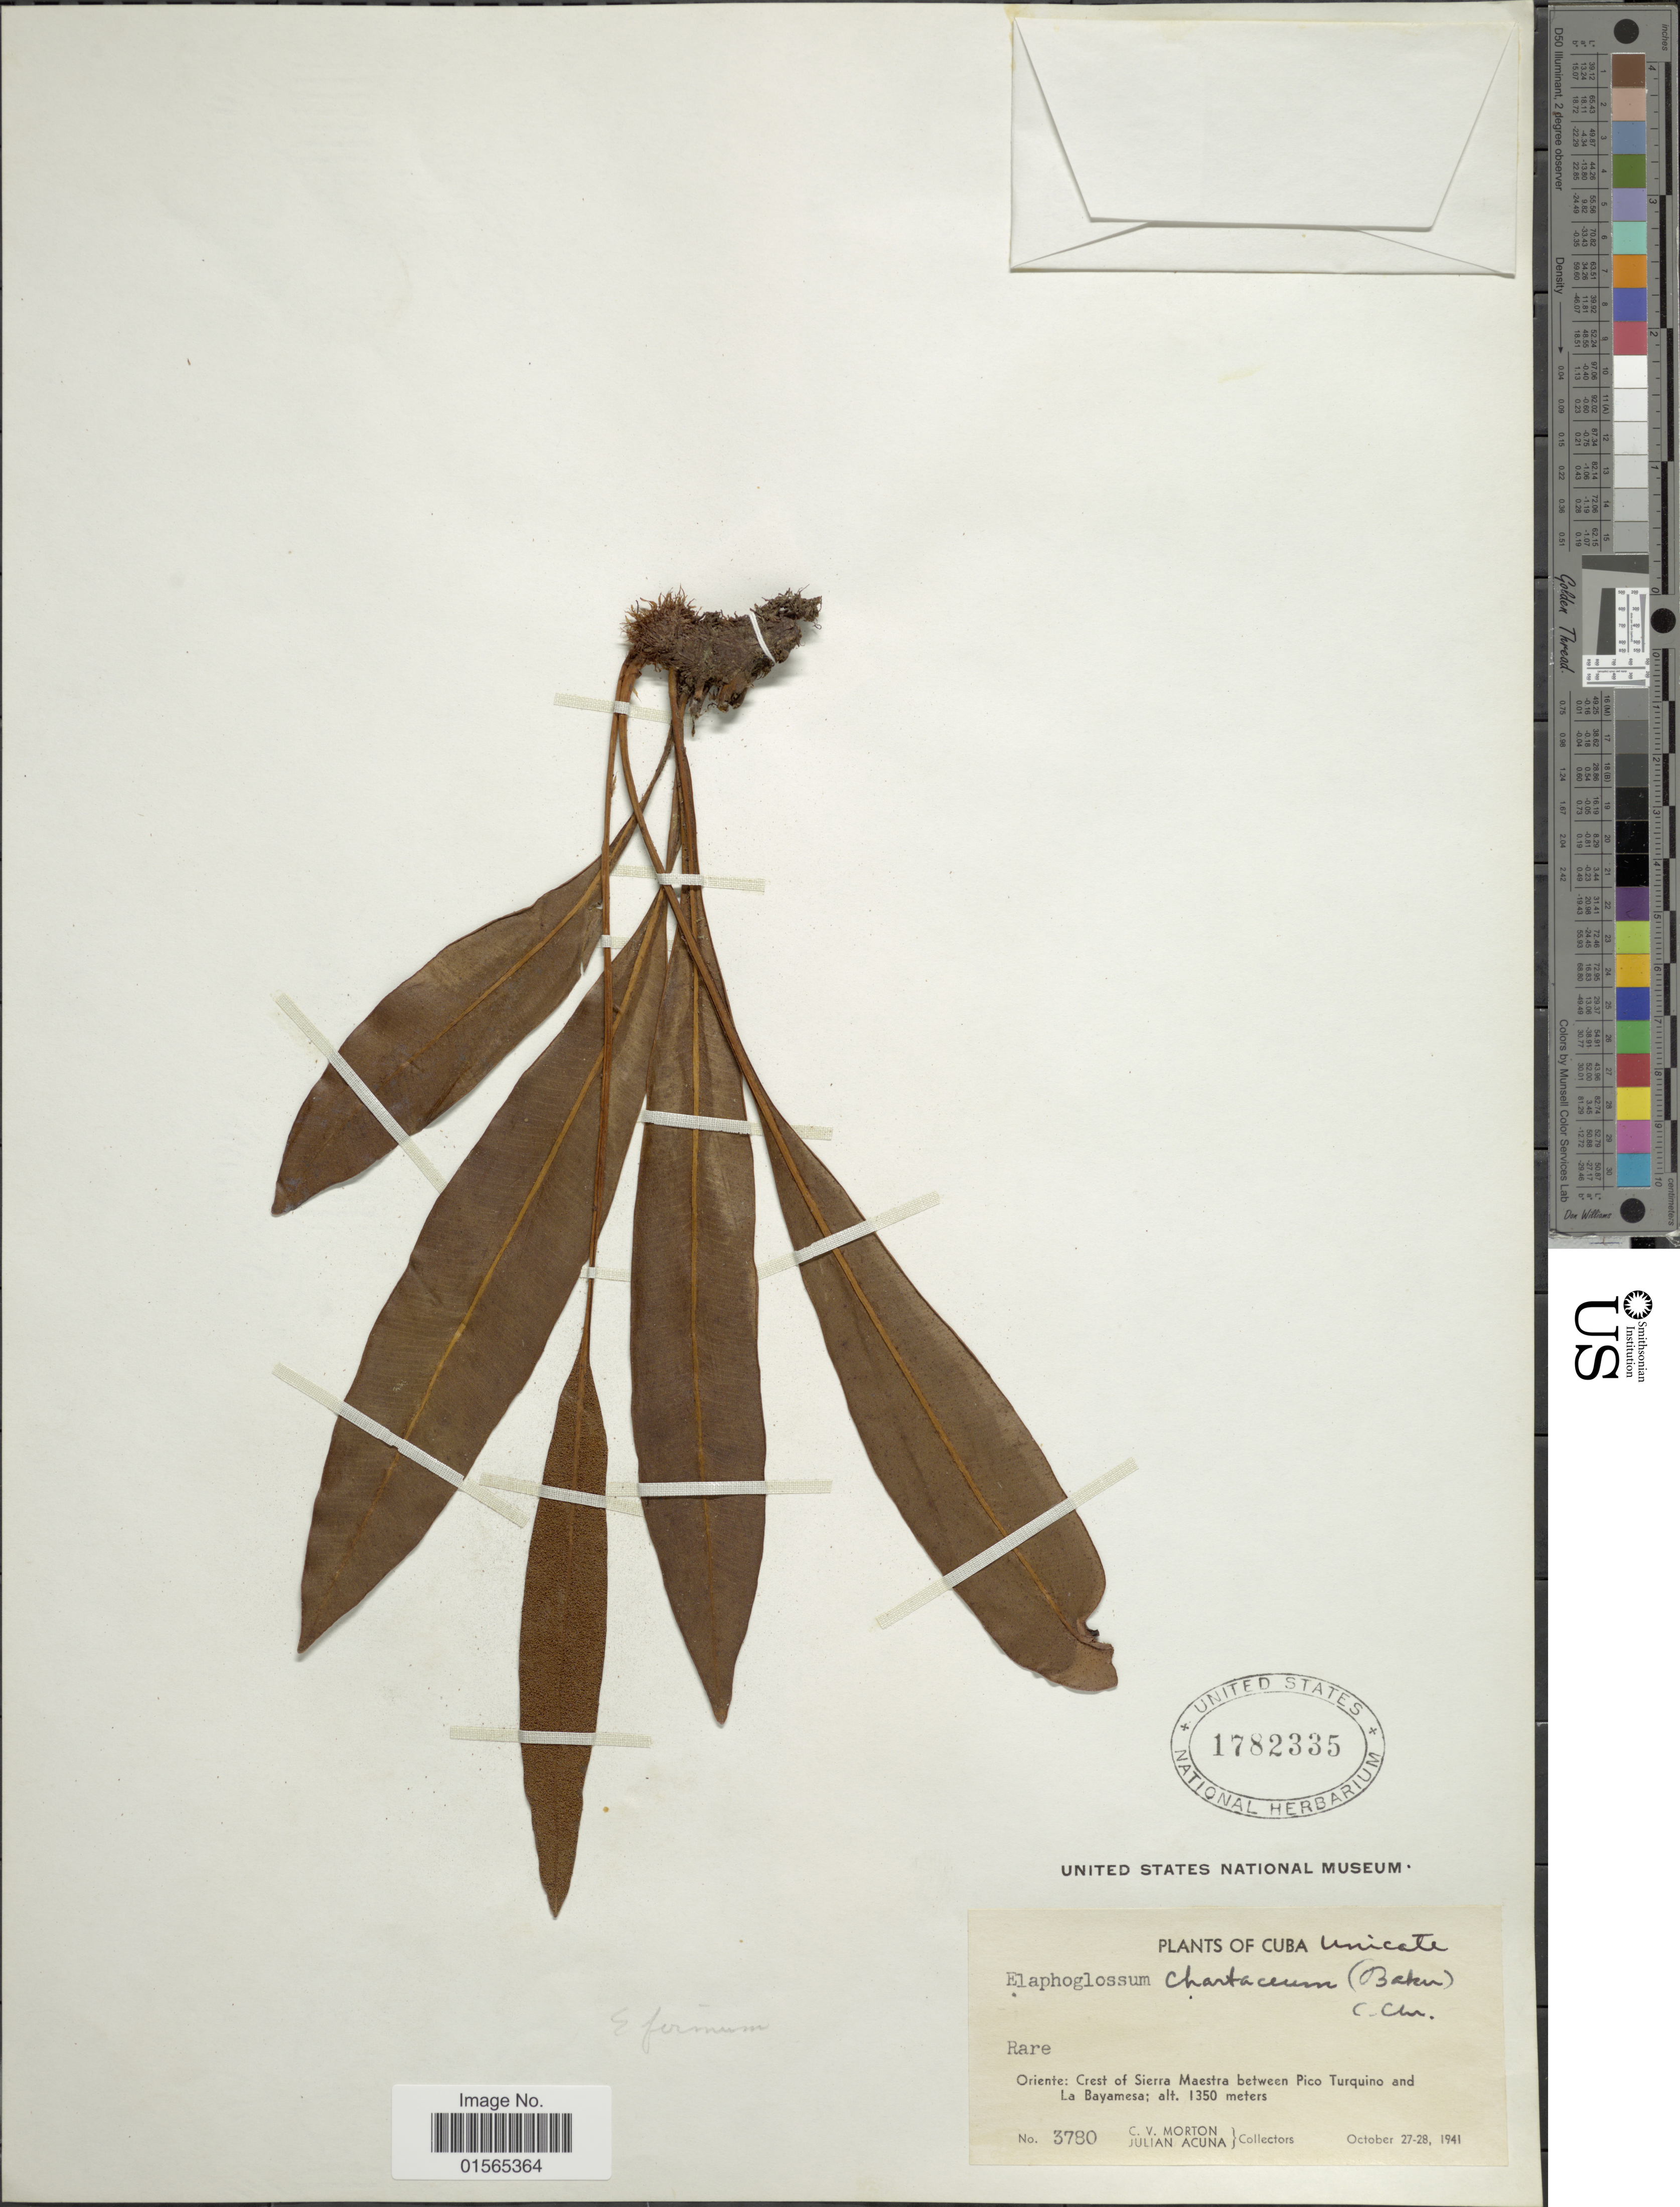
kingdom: Plantae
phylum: Tracheophyta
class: Polypodiopsida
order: Polypodiales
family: Dryopteridaceae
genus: Elaphoglossum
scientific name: Elaphoglossum firmum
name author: (Mett.) Urb.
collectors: C. V. Morton & J. B. Acuña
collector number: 3780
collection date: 1941-10-27/1941-10-28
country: Cuba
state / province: Oriente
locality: Crest of Sierra Maestrat between Pico Turquino and La Bayamesa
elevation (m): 1350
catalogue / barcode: US 1782335